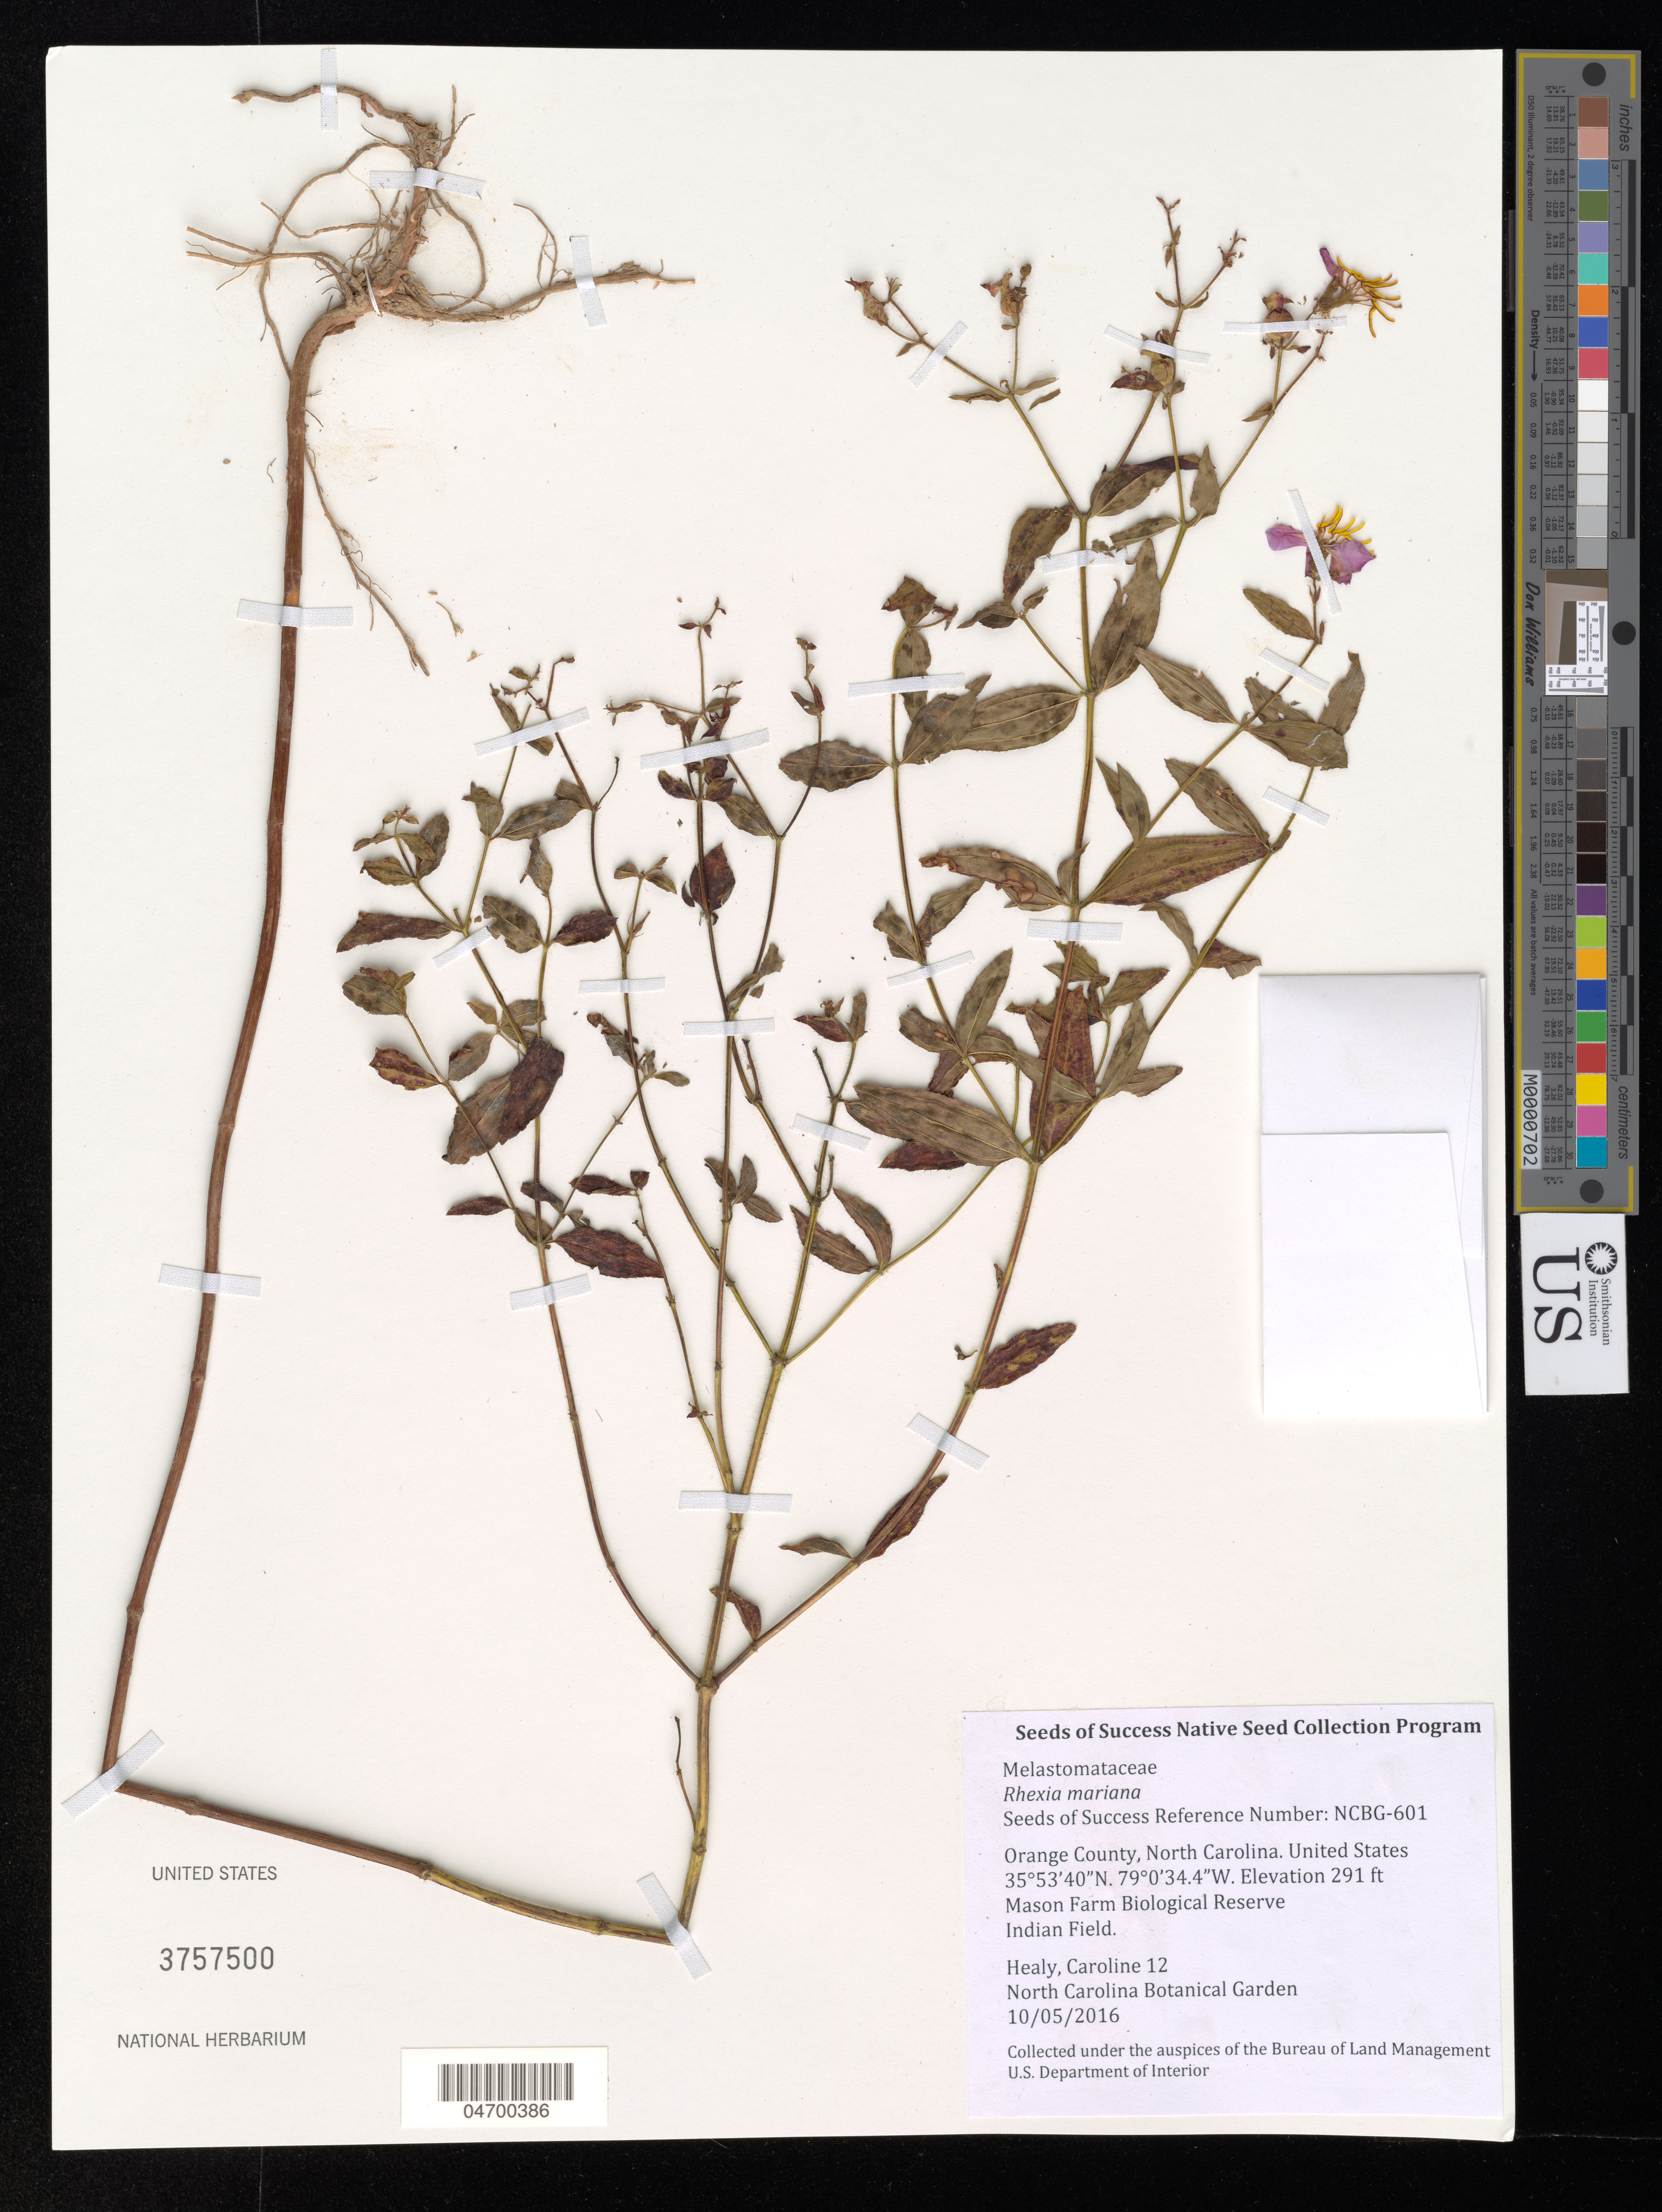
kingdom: Plantae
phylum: Tracheophyta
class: Magnoliopsida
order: Myrtales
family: Melastomataceae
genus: Rhexia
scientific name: Rhexia mariana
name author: L.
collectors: C. Healy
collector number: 12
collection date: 2016-10-05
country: United States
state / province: North Carolina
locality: Orange County. Mason Farm Biological Reserve. Indian Field.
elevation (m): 89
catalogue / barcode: US 3757500